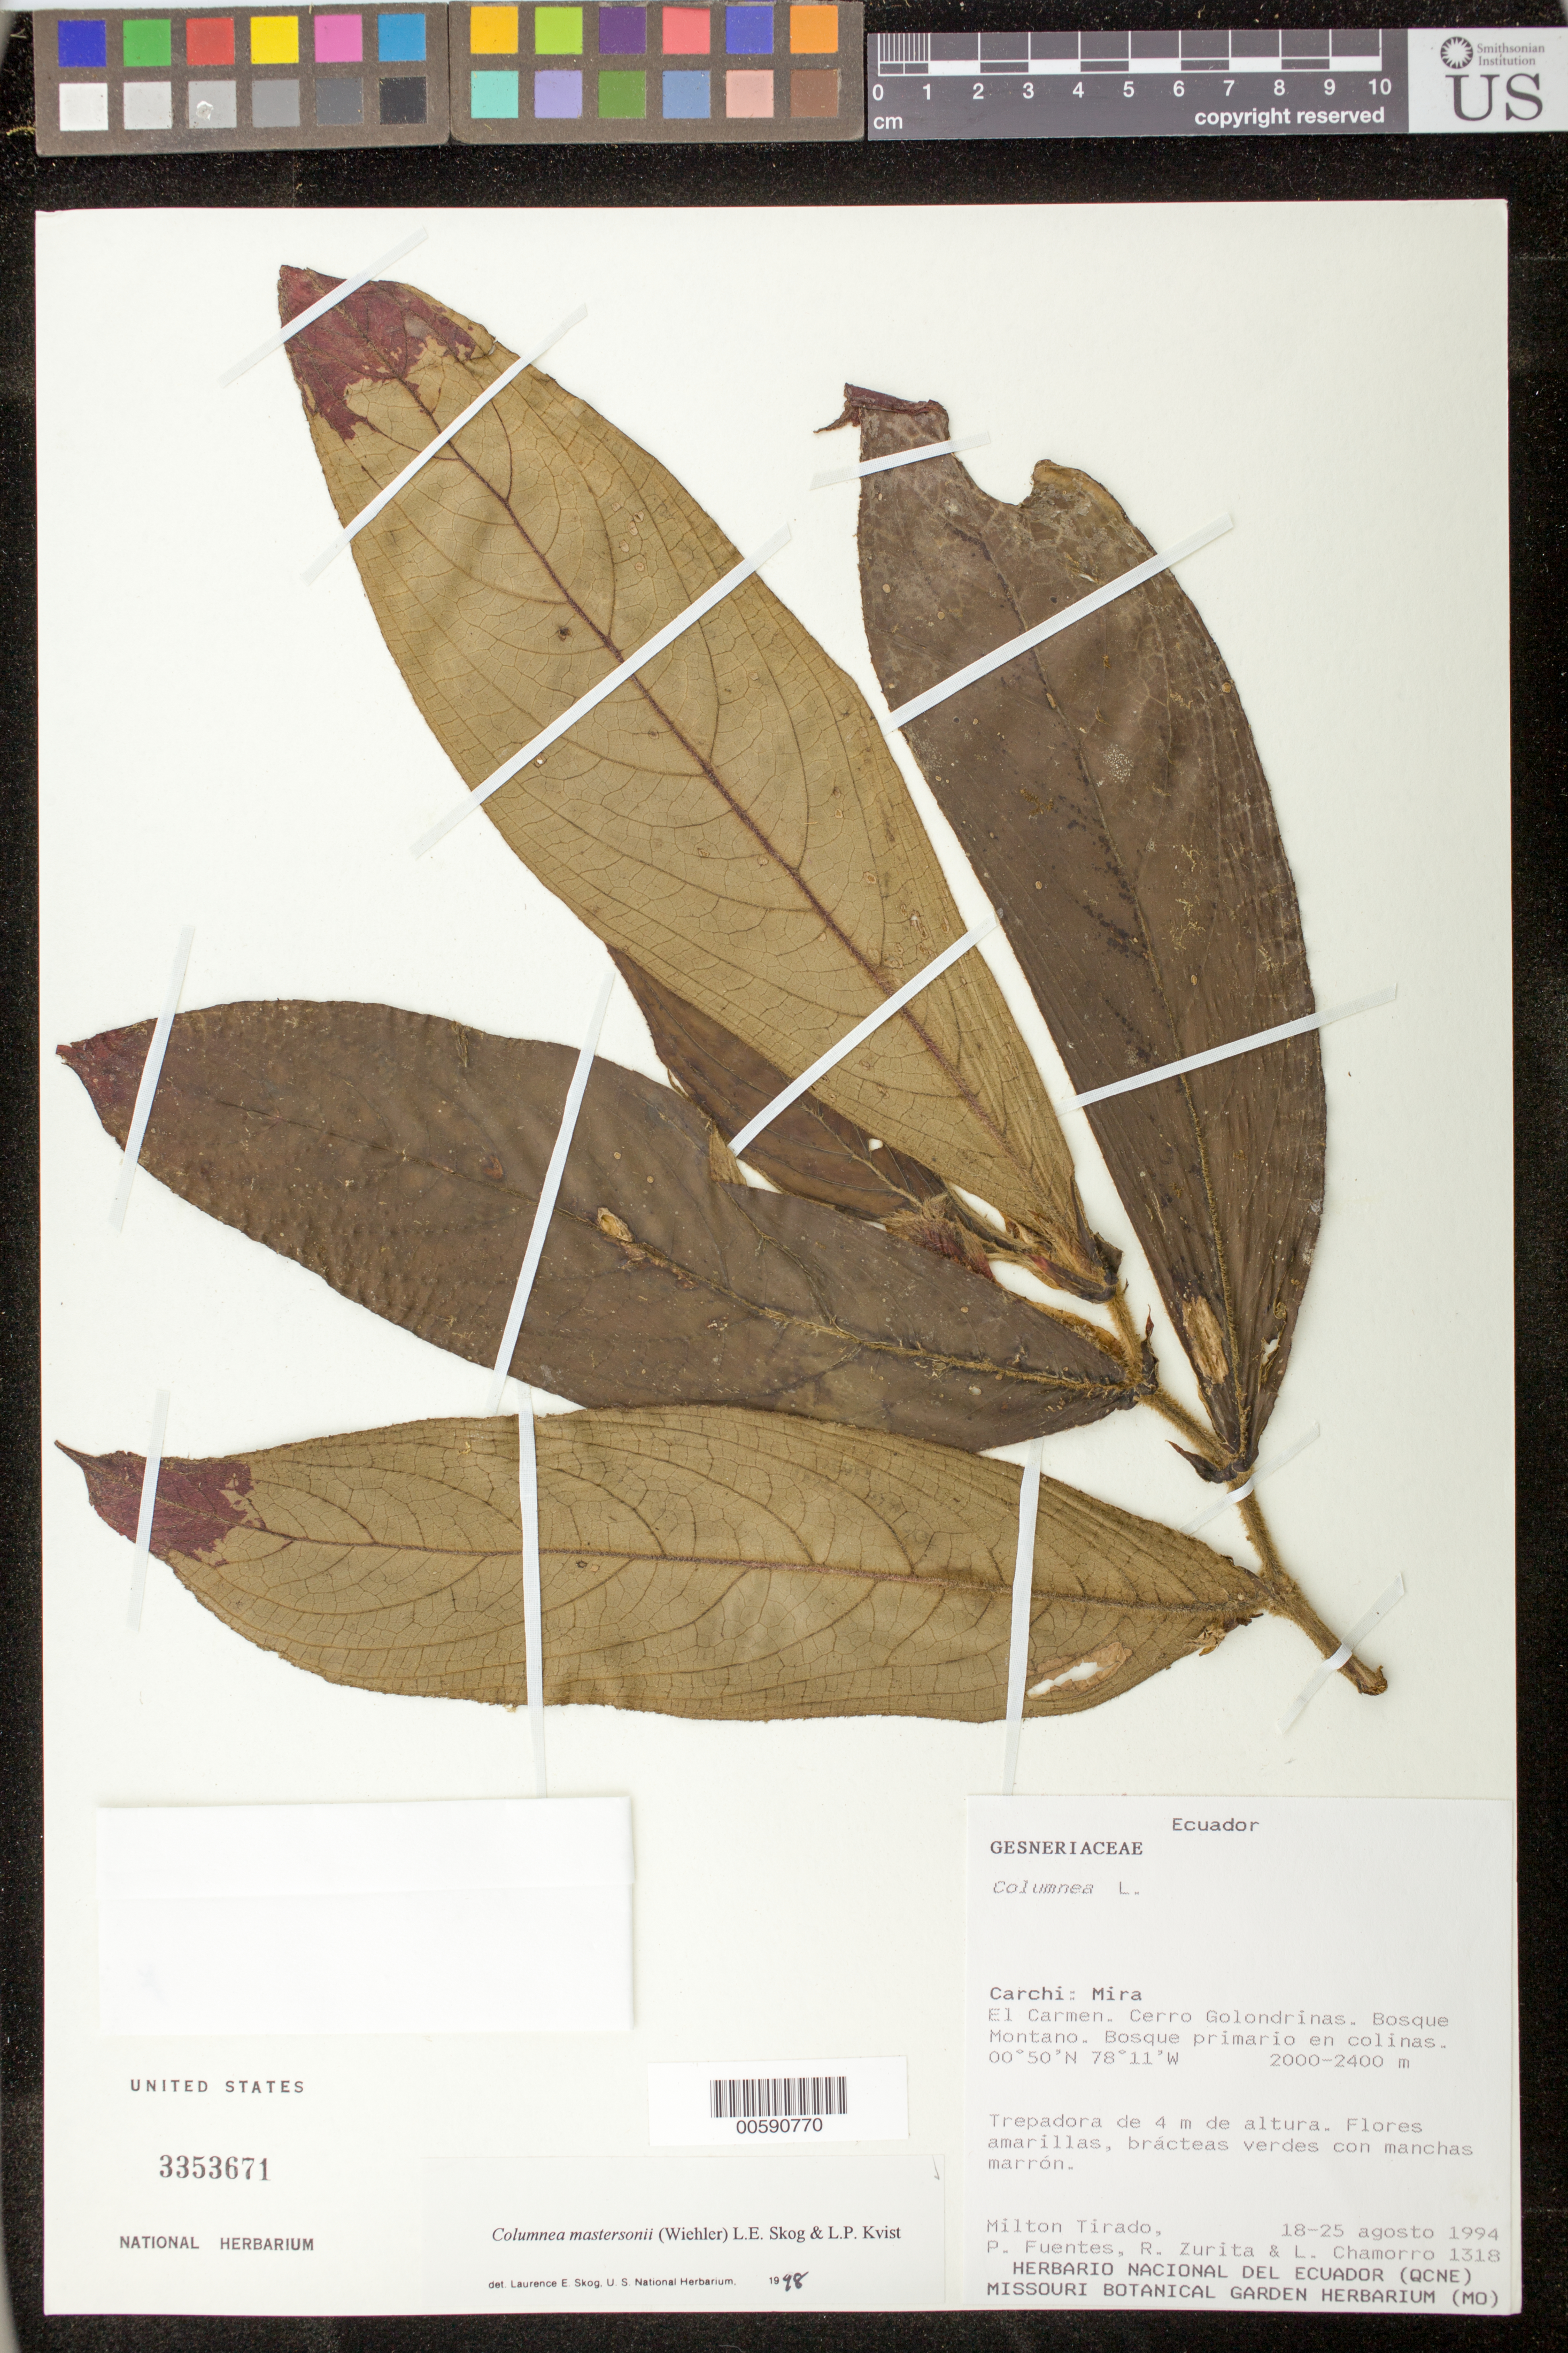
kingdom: Plantae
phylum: Tracheophyta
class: Magnoliopsida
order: Lamiales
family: Gesneriaceae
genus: Columnea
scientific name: Columnea mastersonii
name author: (Wiehler) L.E. Skog & L.P. Kvist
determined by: Skog, Laurence E.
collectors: M. Tirado, P. Fuentes, R. Zurita & L. Chamorro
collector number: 1318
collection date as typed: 18-25 Aug 1994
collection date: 1994-08-18/1994-08-25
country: Ecuador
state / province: Carchi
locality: Mira; El Carmen, Cerro Golondrinas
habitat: Bosque montano; bosque primario en colinas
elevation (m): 2000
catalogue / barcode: US 3353671